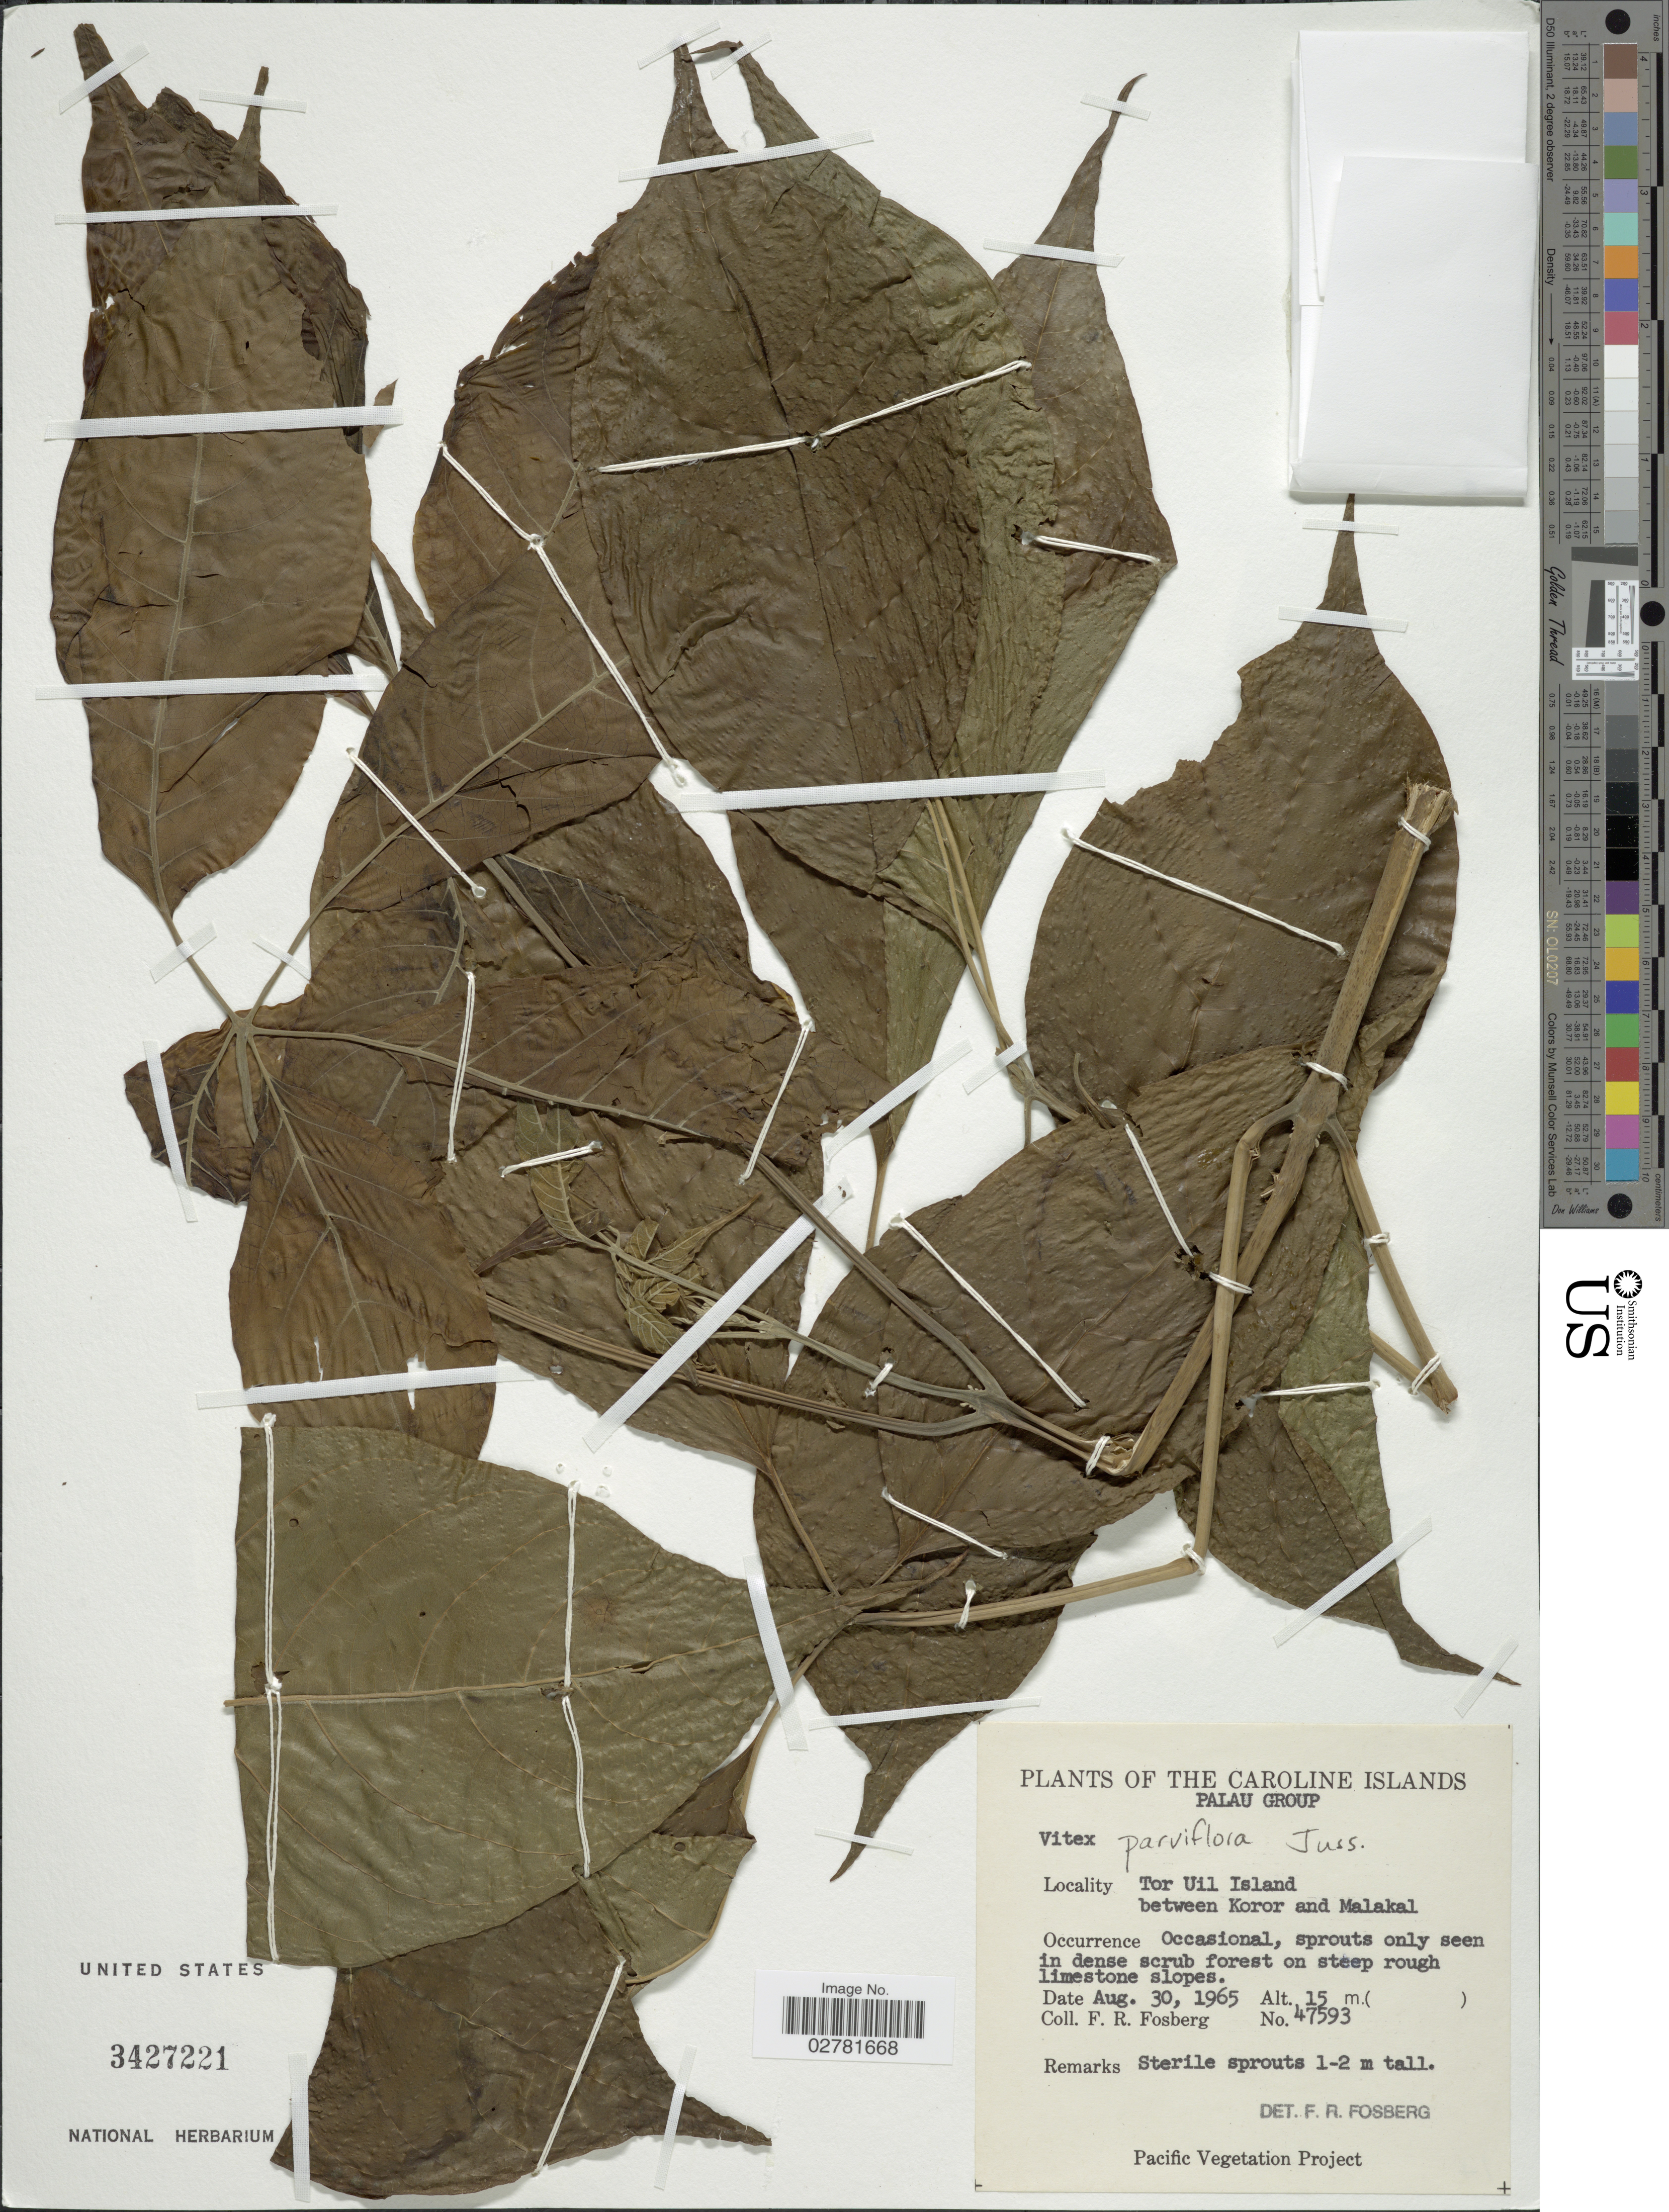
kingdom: Plantae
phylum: Tracheophyta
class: Magnoliopsida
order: Lamiales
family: Lamiaceae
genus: Vitex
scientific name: Vitex parviflora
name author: Juss.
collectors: F. R. Fosberg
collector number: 47593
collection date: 1965-08-30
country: Palau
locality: The Caroline Islands. Palau Group. Tor Uil Island between Koror and Malakal.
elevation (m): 15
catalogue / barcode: US 3427221